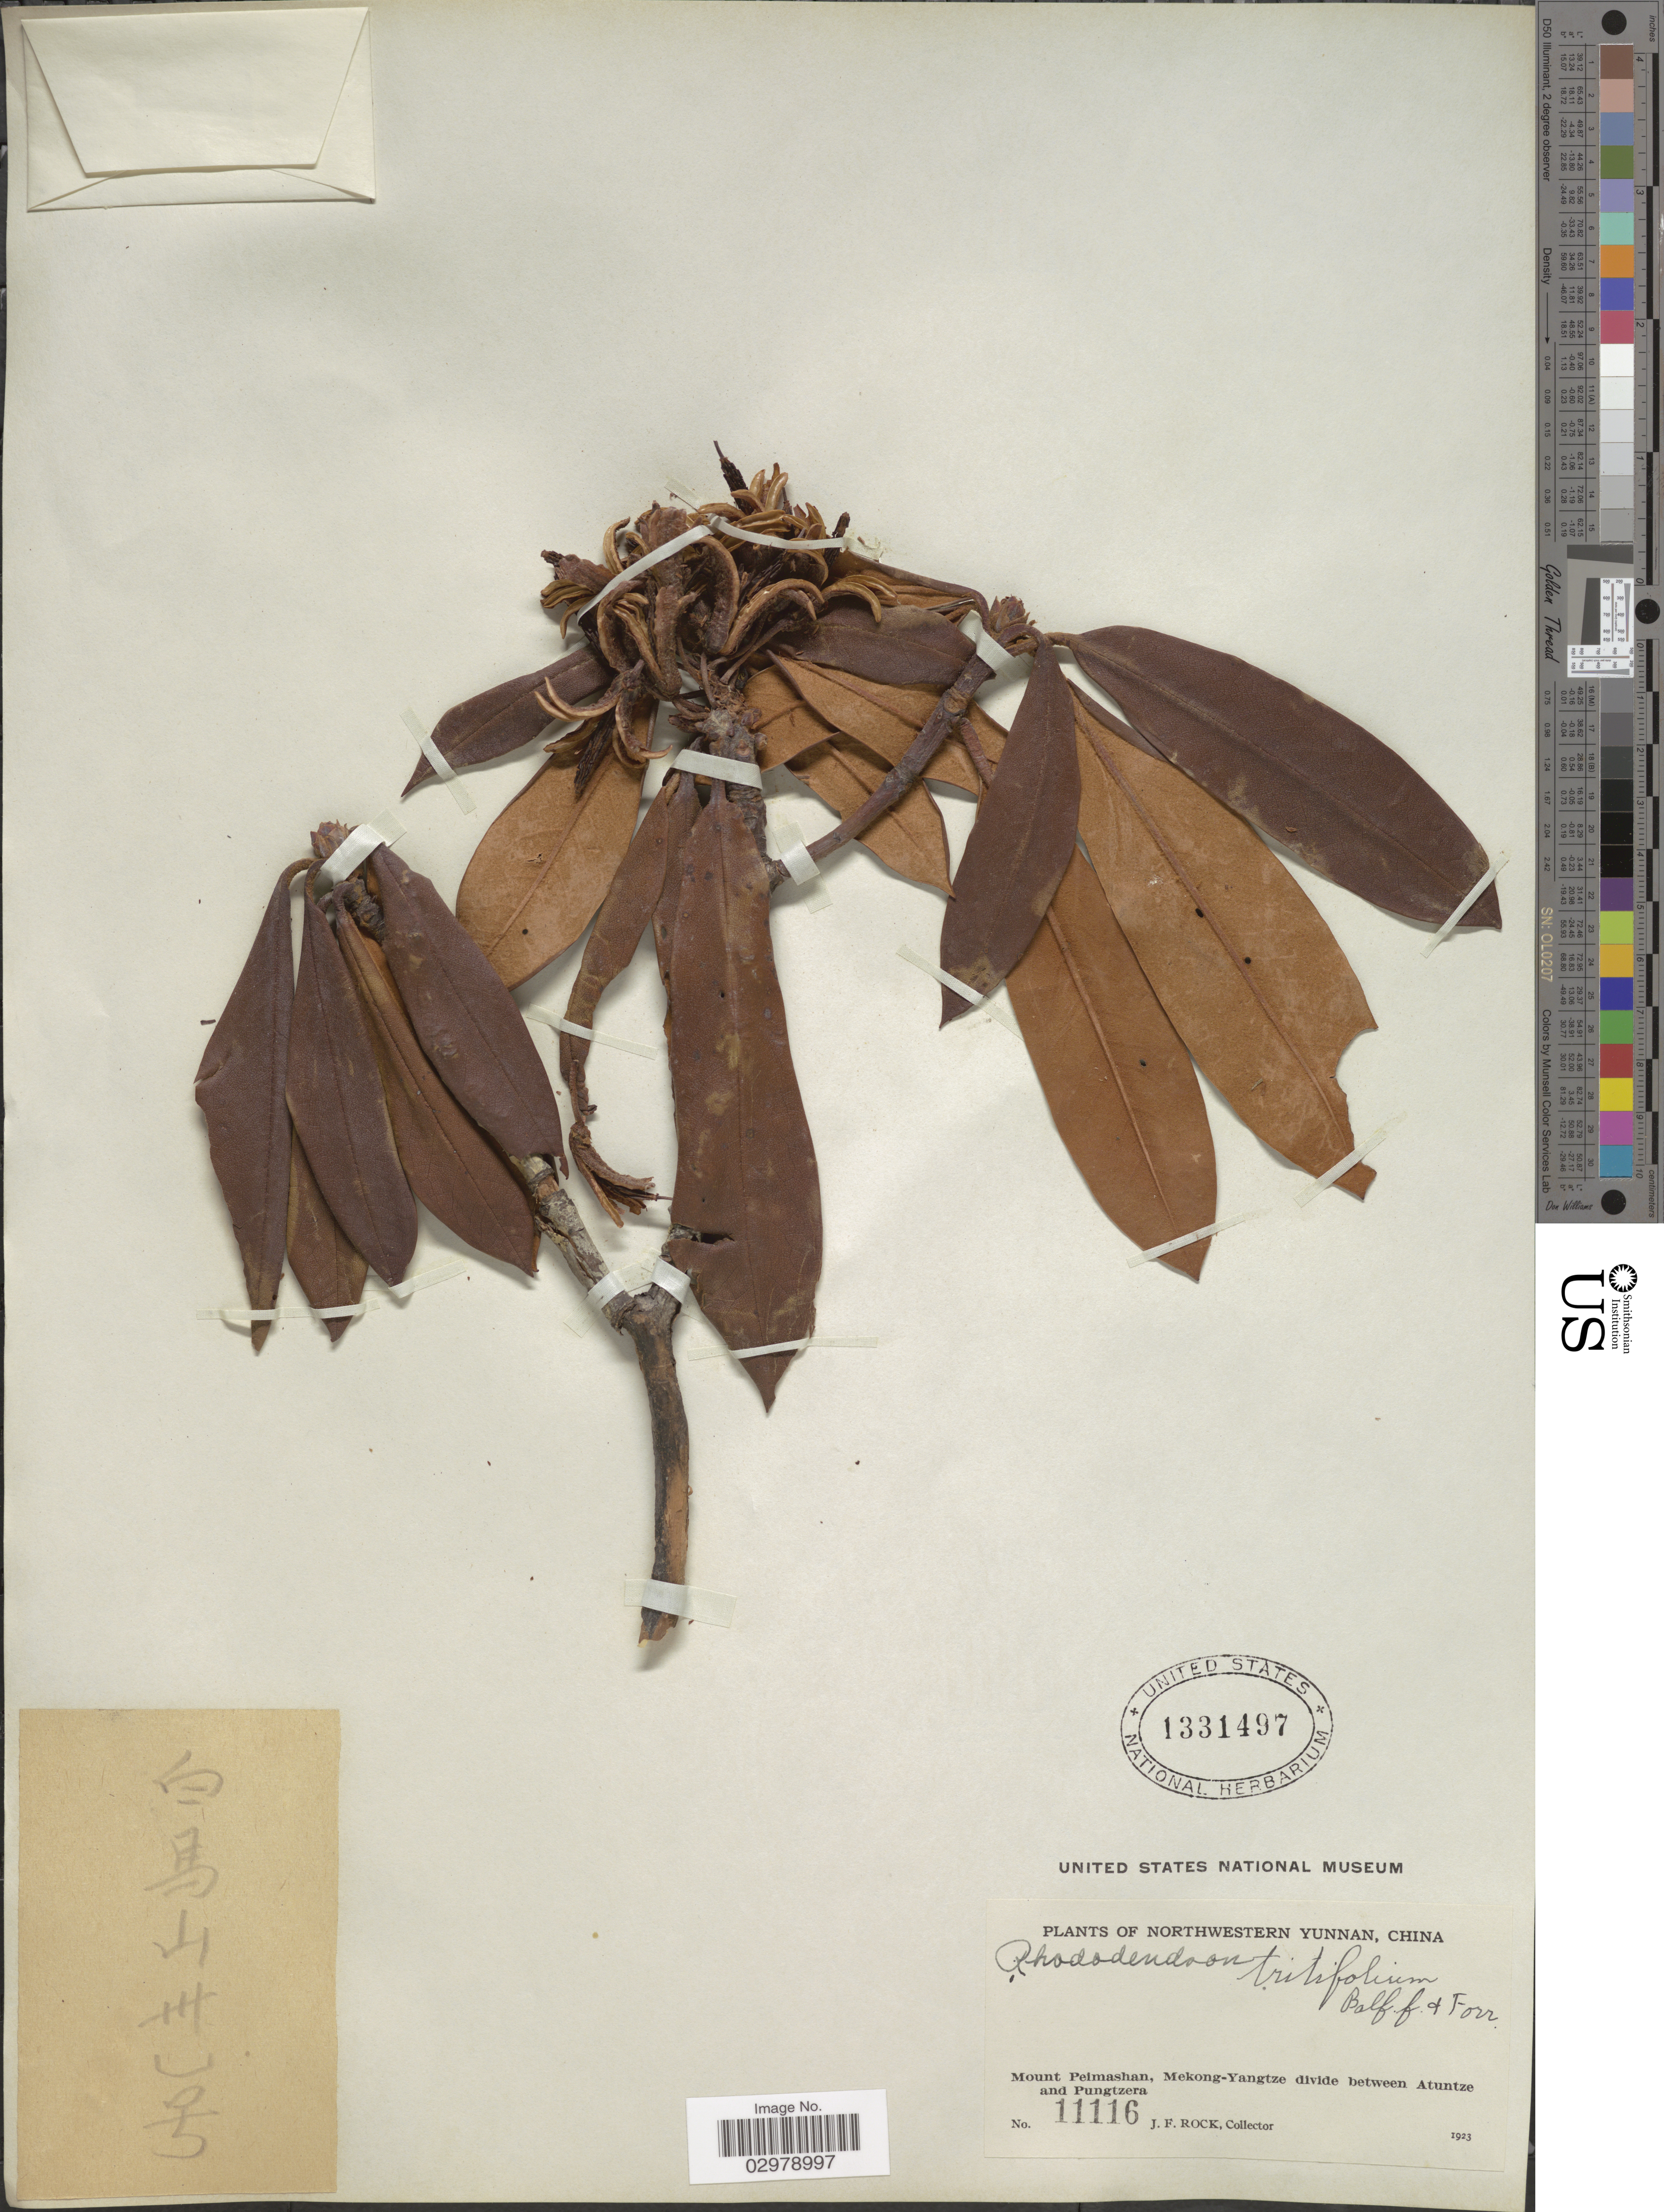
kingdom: Plantae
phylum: Tracheophyta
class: Magnoliopsida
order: Ericales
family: Ericaceae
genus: Rhododendron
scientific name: Rhododendron tritifolium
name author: Balf. f. & Forrest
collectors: J. Rock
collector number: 11116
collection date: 1923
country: China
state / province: Yunnan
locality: Northwestern Yunnan. Mount Peimashan, Mekong-Yangtze divide between Atuntze and Pungtzera.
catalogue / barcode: US 1331497